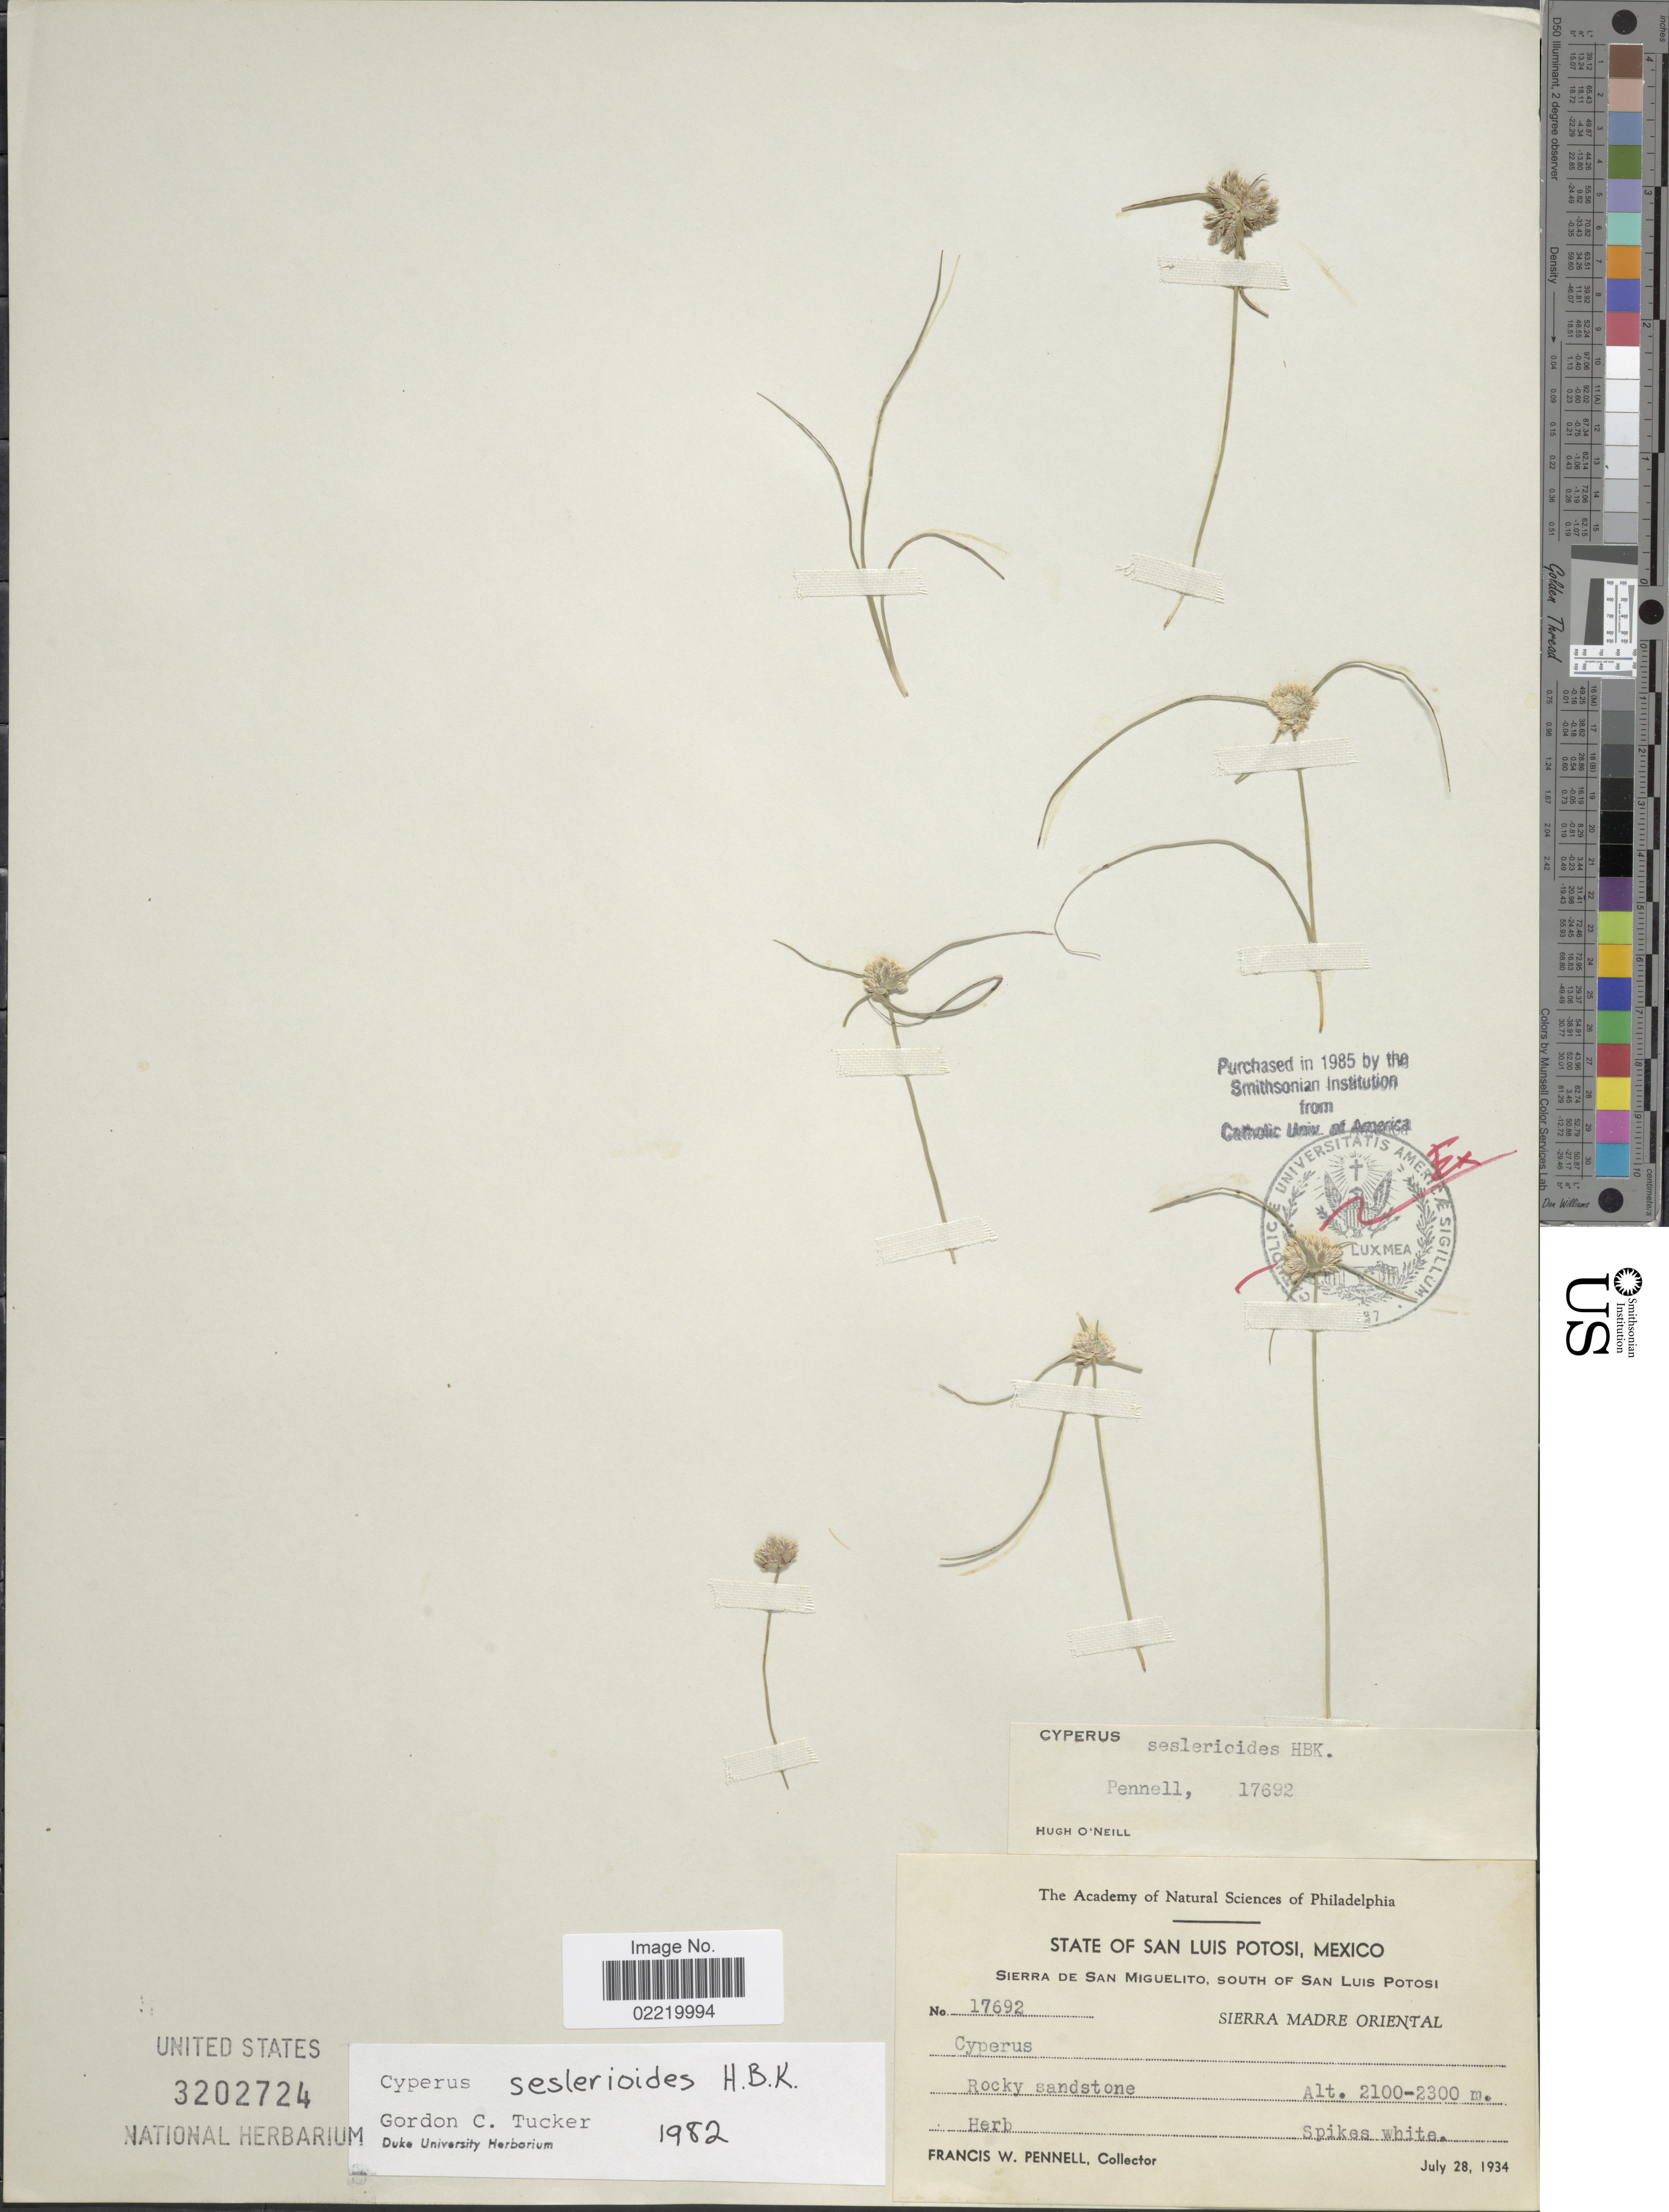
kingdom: Plantae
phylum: Tracheophyta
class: Liliopsida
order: Poales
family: Cyperaceae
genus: Cyperus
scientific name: Cyperus seslerioides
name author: Kunth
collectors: F. W. Pennell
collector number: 17692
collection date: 1934-07-28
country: Mexico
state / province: San Luis Potosí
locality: Sierra de San Miguelito, South of San Luis Potosi, Sierra Madre Occidental, rocky sandstone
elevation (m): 2100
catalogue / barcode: US 3202724